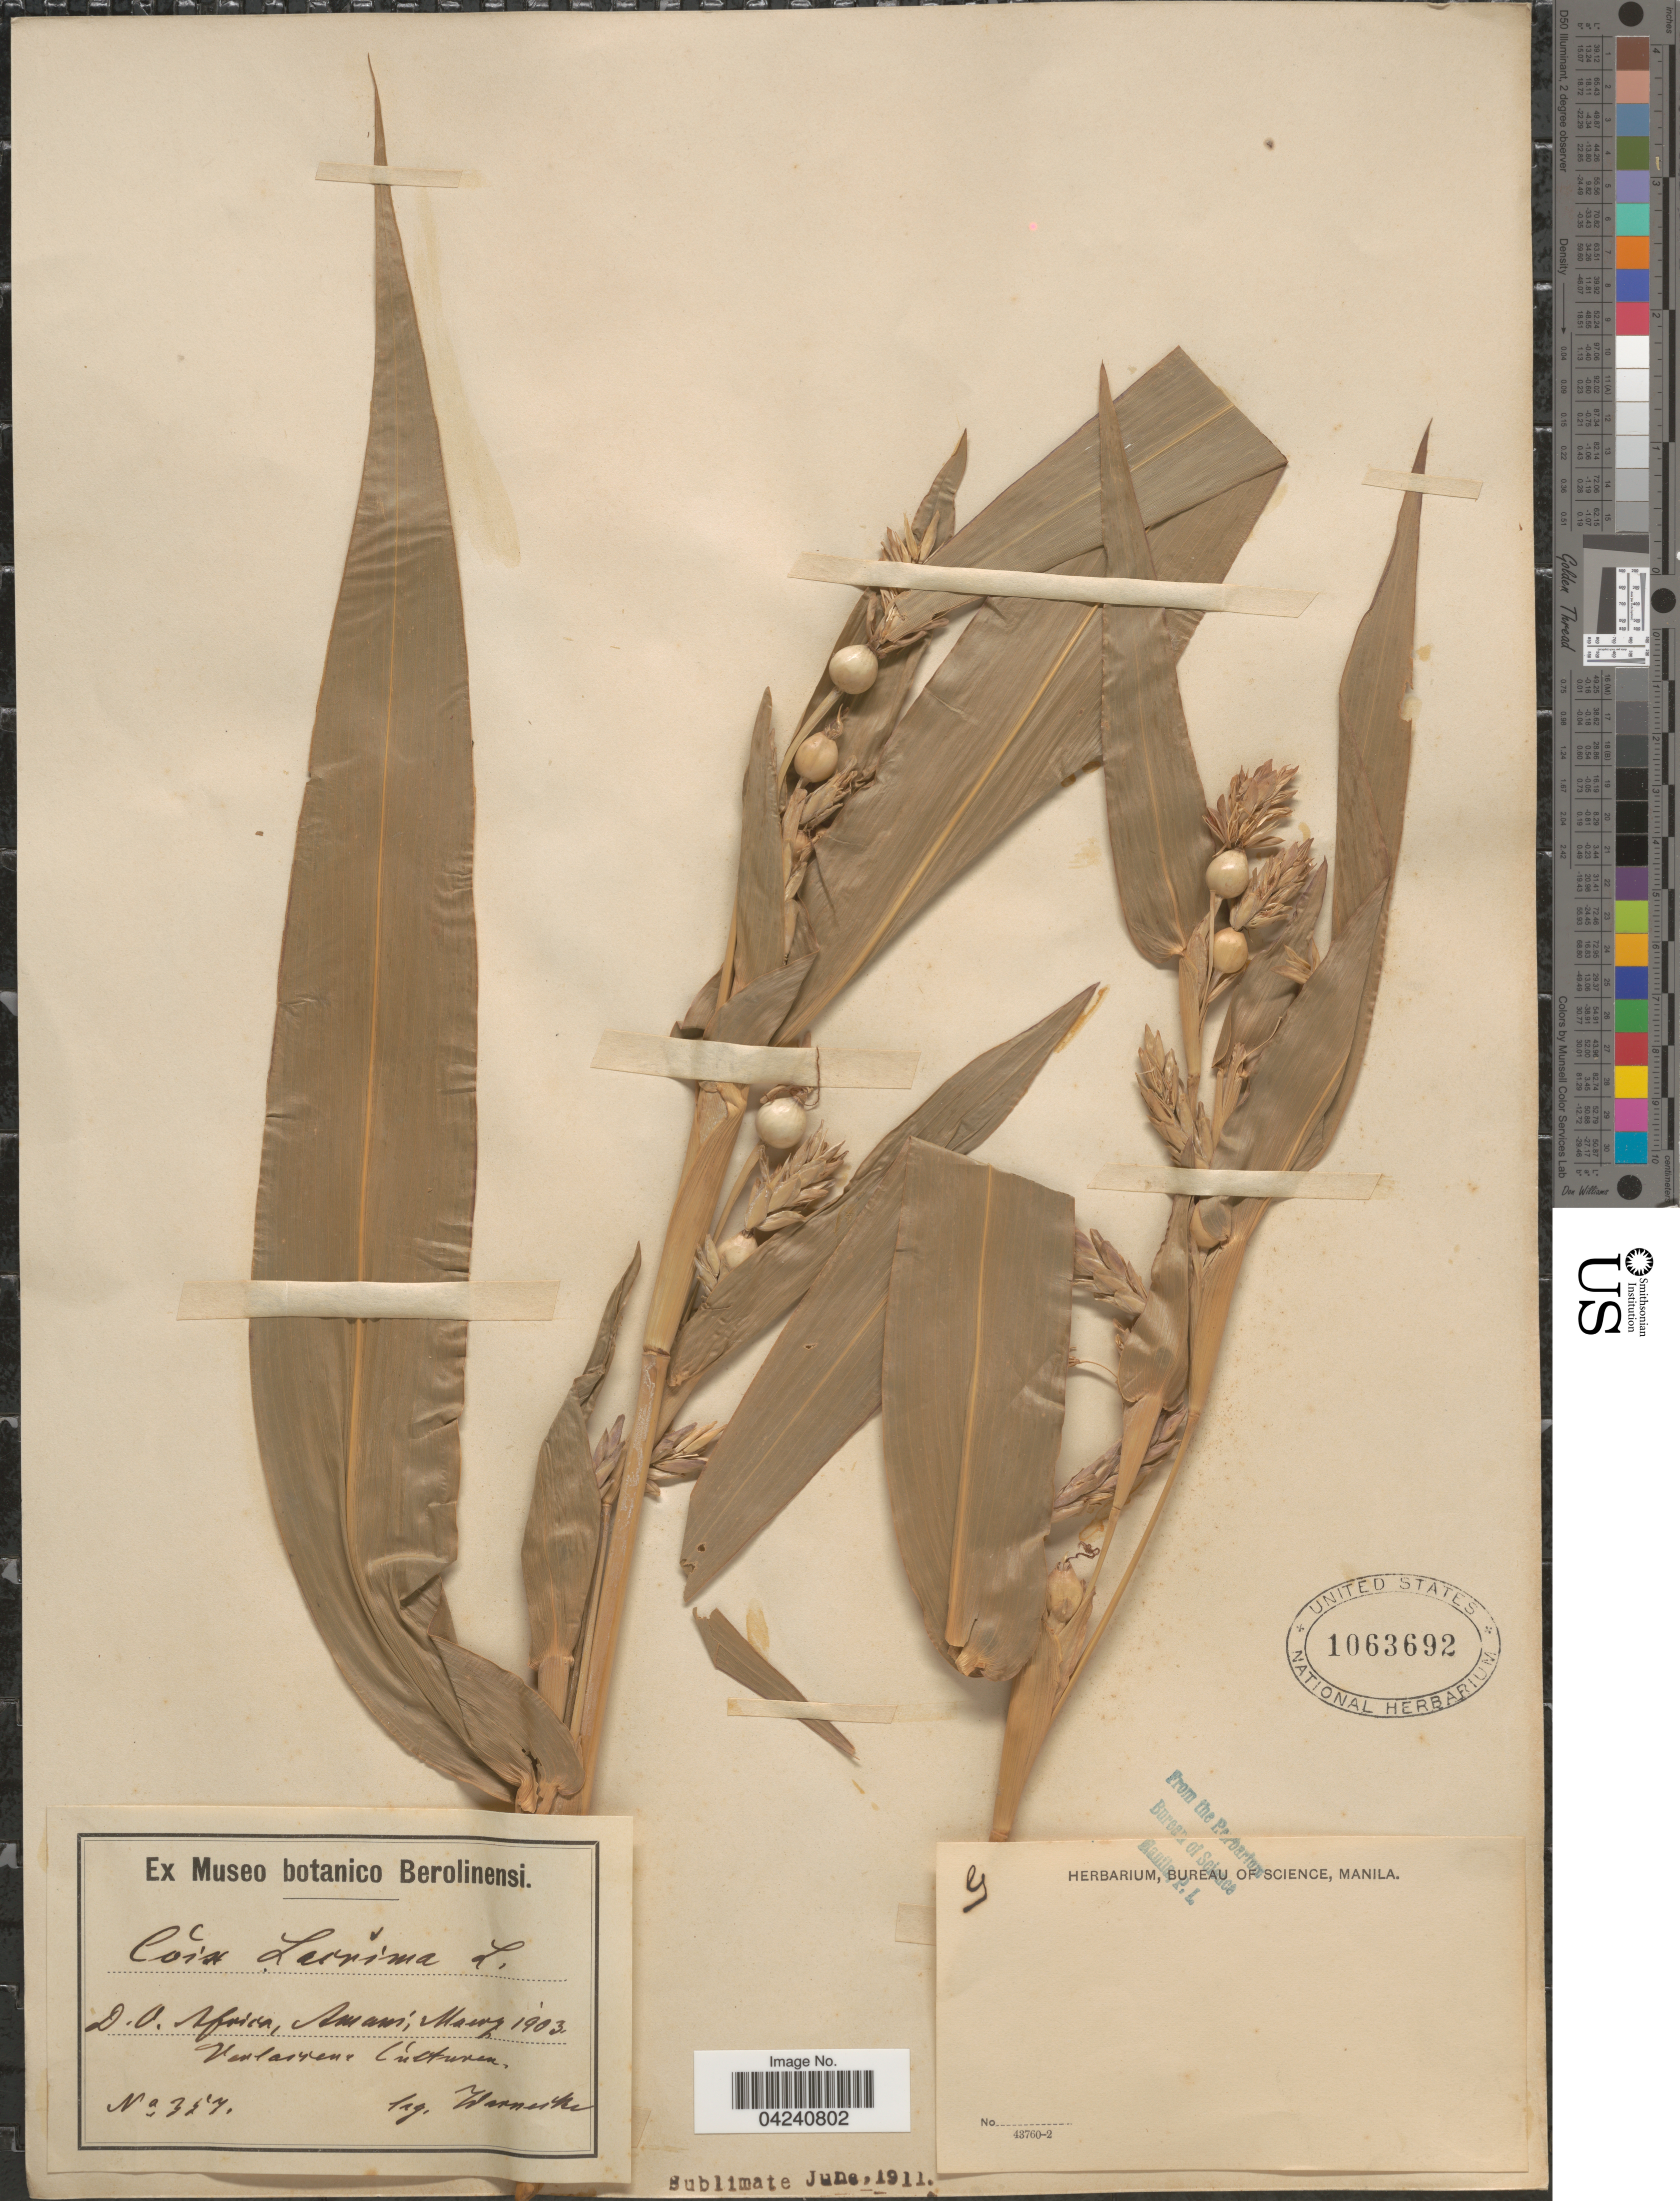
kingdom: Plantae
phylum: Tracheophyta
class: Liliopsida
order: Poales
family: Poaceae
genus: Coix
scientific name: Coix lacryma-jobi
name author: L.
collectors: Warneike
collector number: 357*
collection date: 1903-03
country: Tanzania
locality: D. O. Africa, Amani.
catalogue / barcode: US 1063692